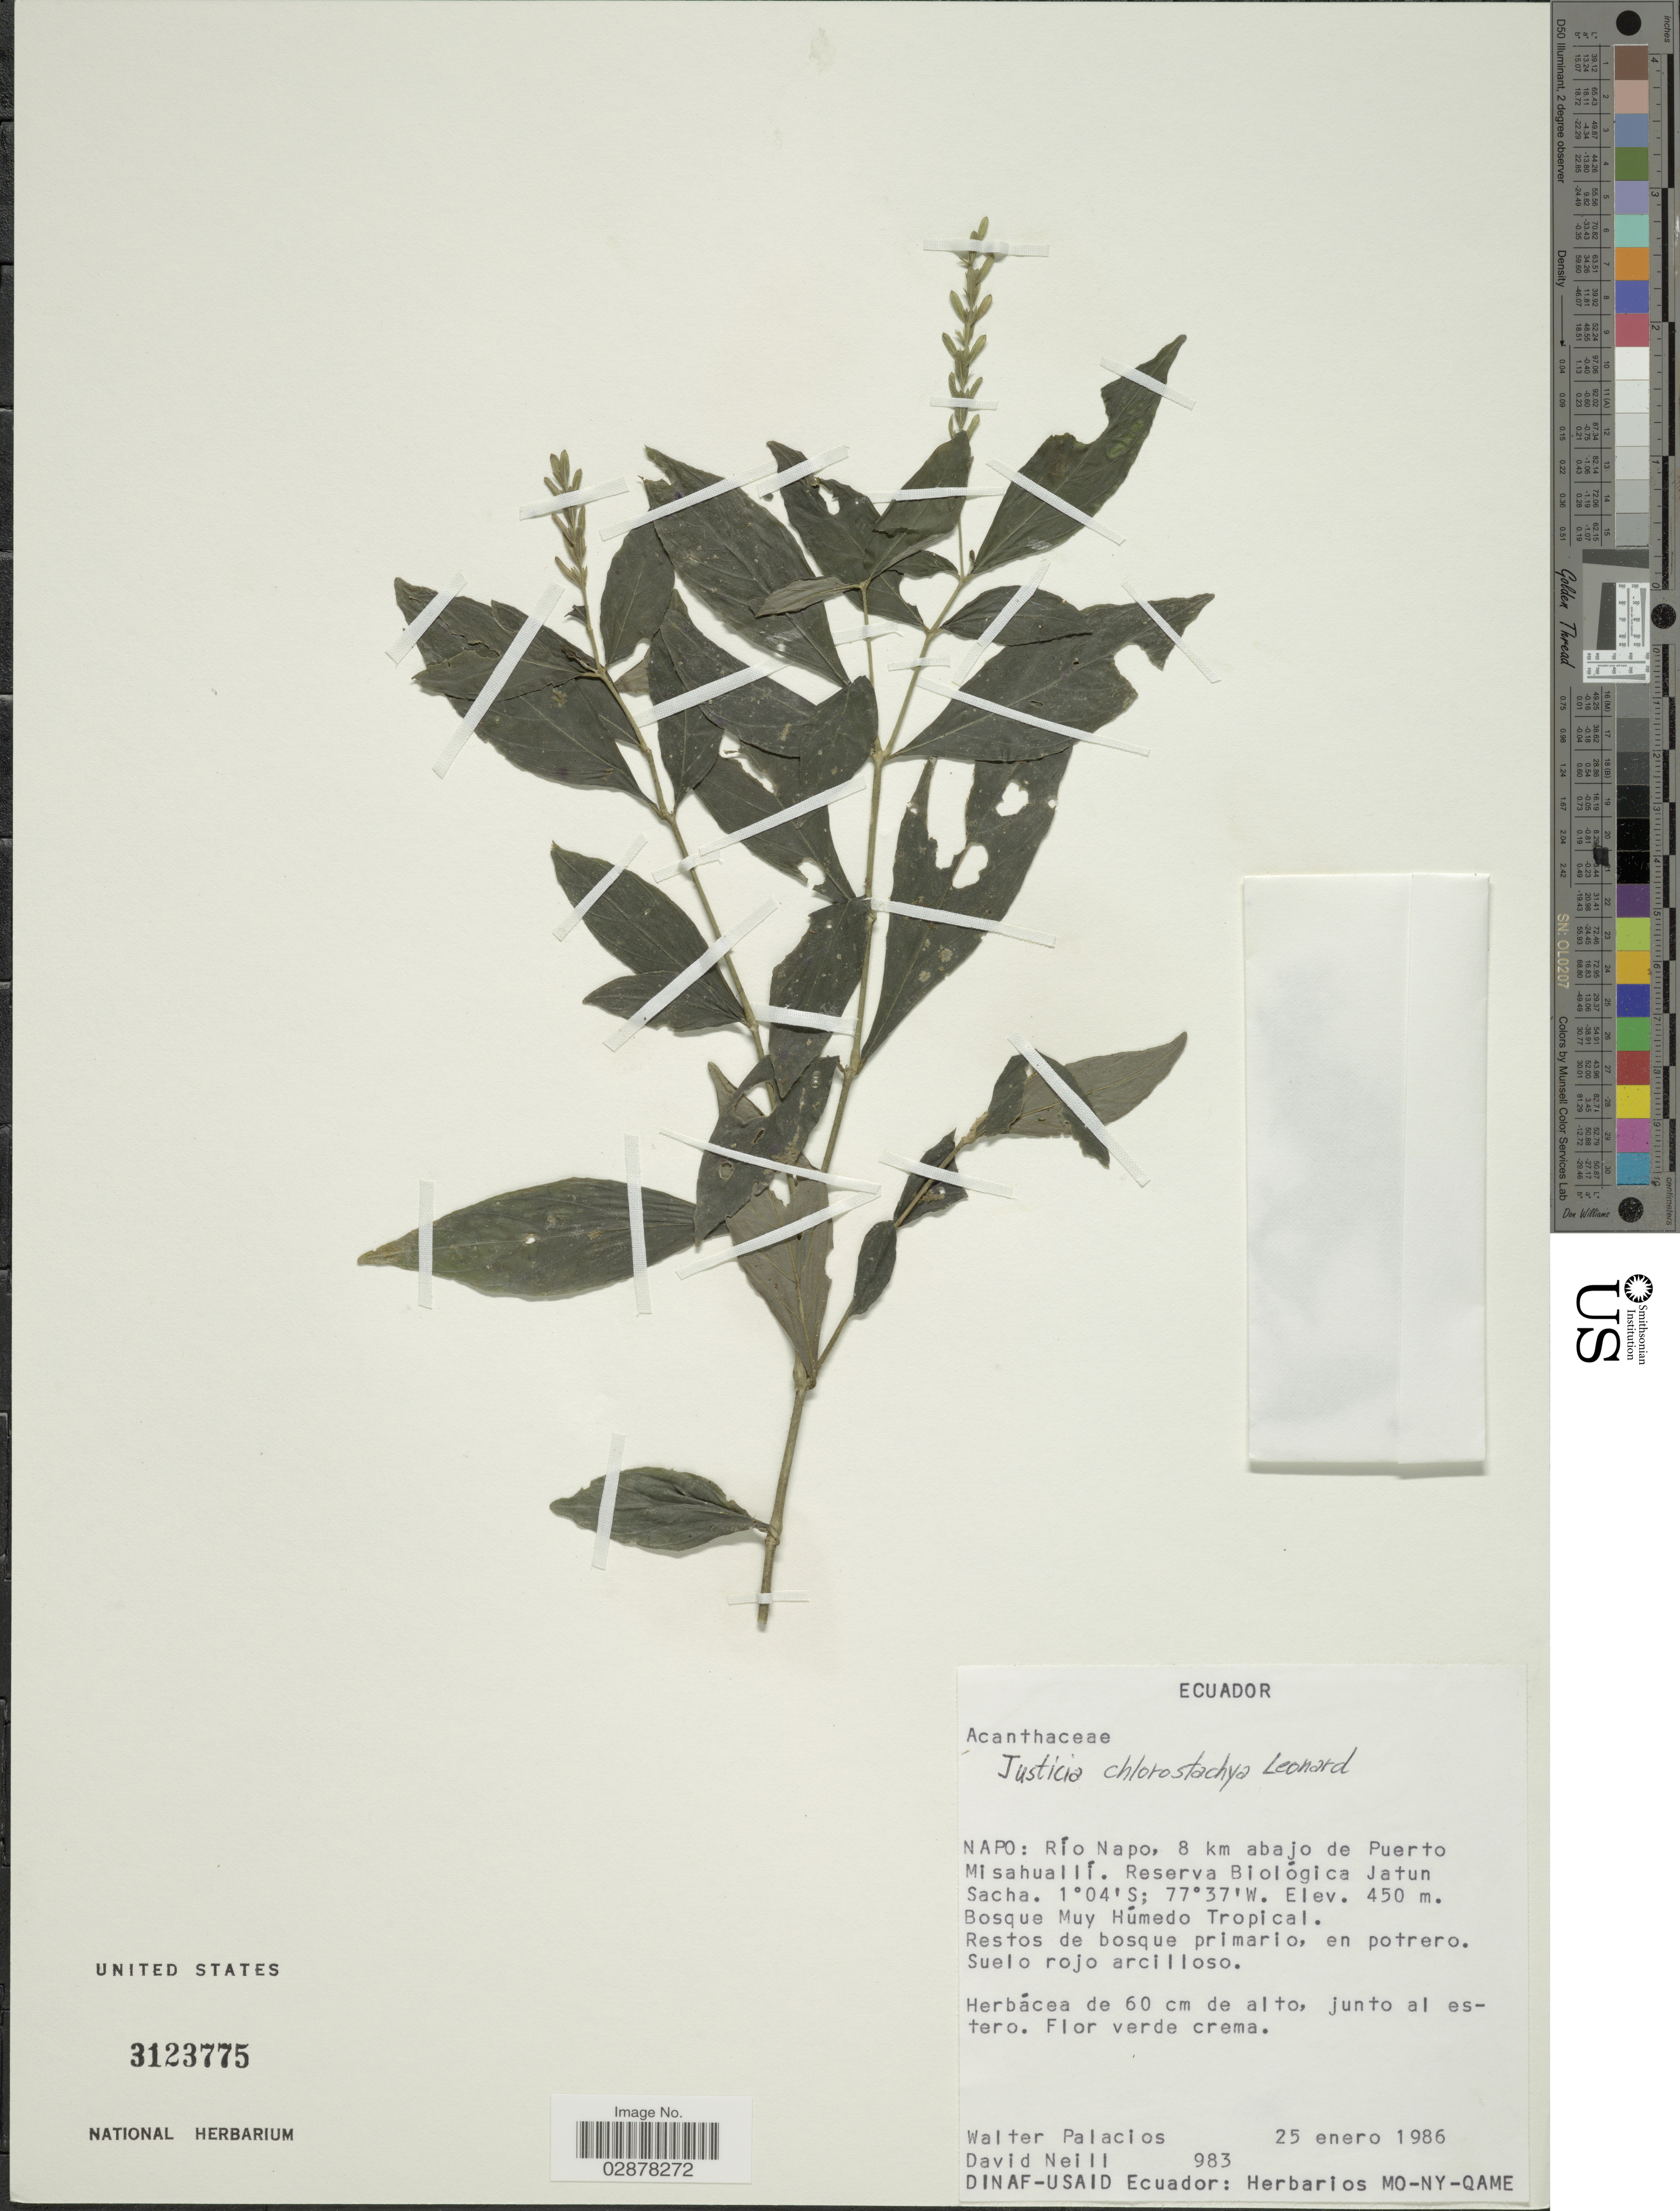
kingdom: Plantae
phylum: Tracheophyta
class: Magnoliopsida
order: Lamiales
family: Acanthaceae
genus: Justicia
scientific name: Justicia chlorostachya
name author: Leonard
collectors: W. Palacios & D. Neill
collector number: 983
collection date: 1986-01-25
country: Ecuador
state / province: Napo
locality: Río Napo, 8 km abajo de Puerto Misahuallí, Reserva Biológica Jatun Sacha.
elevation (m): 450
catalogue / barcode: US 3123775